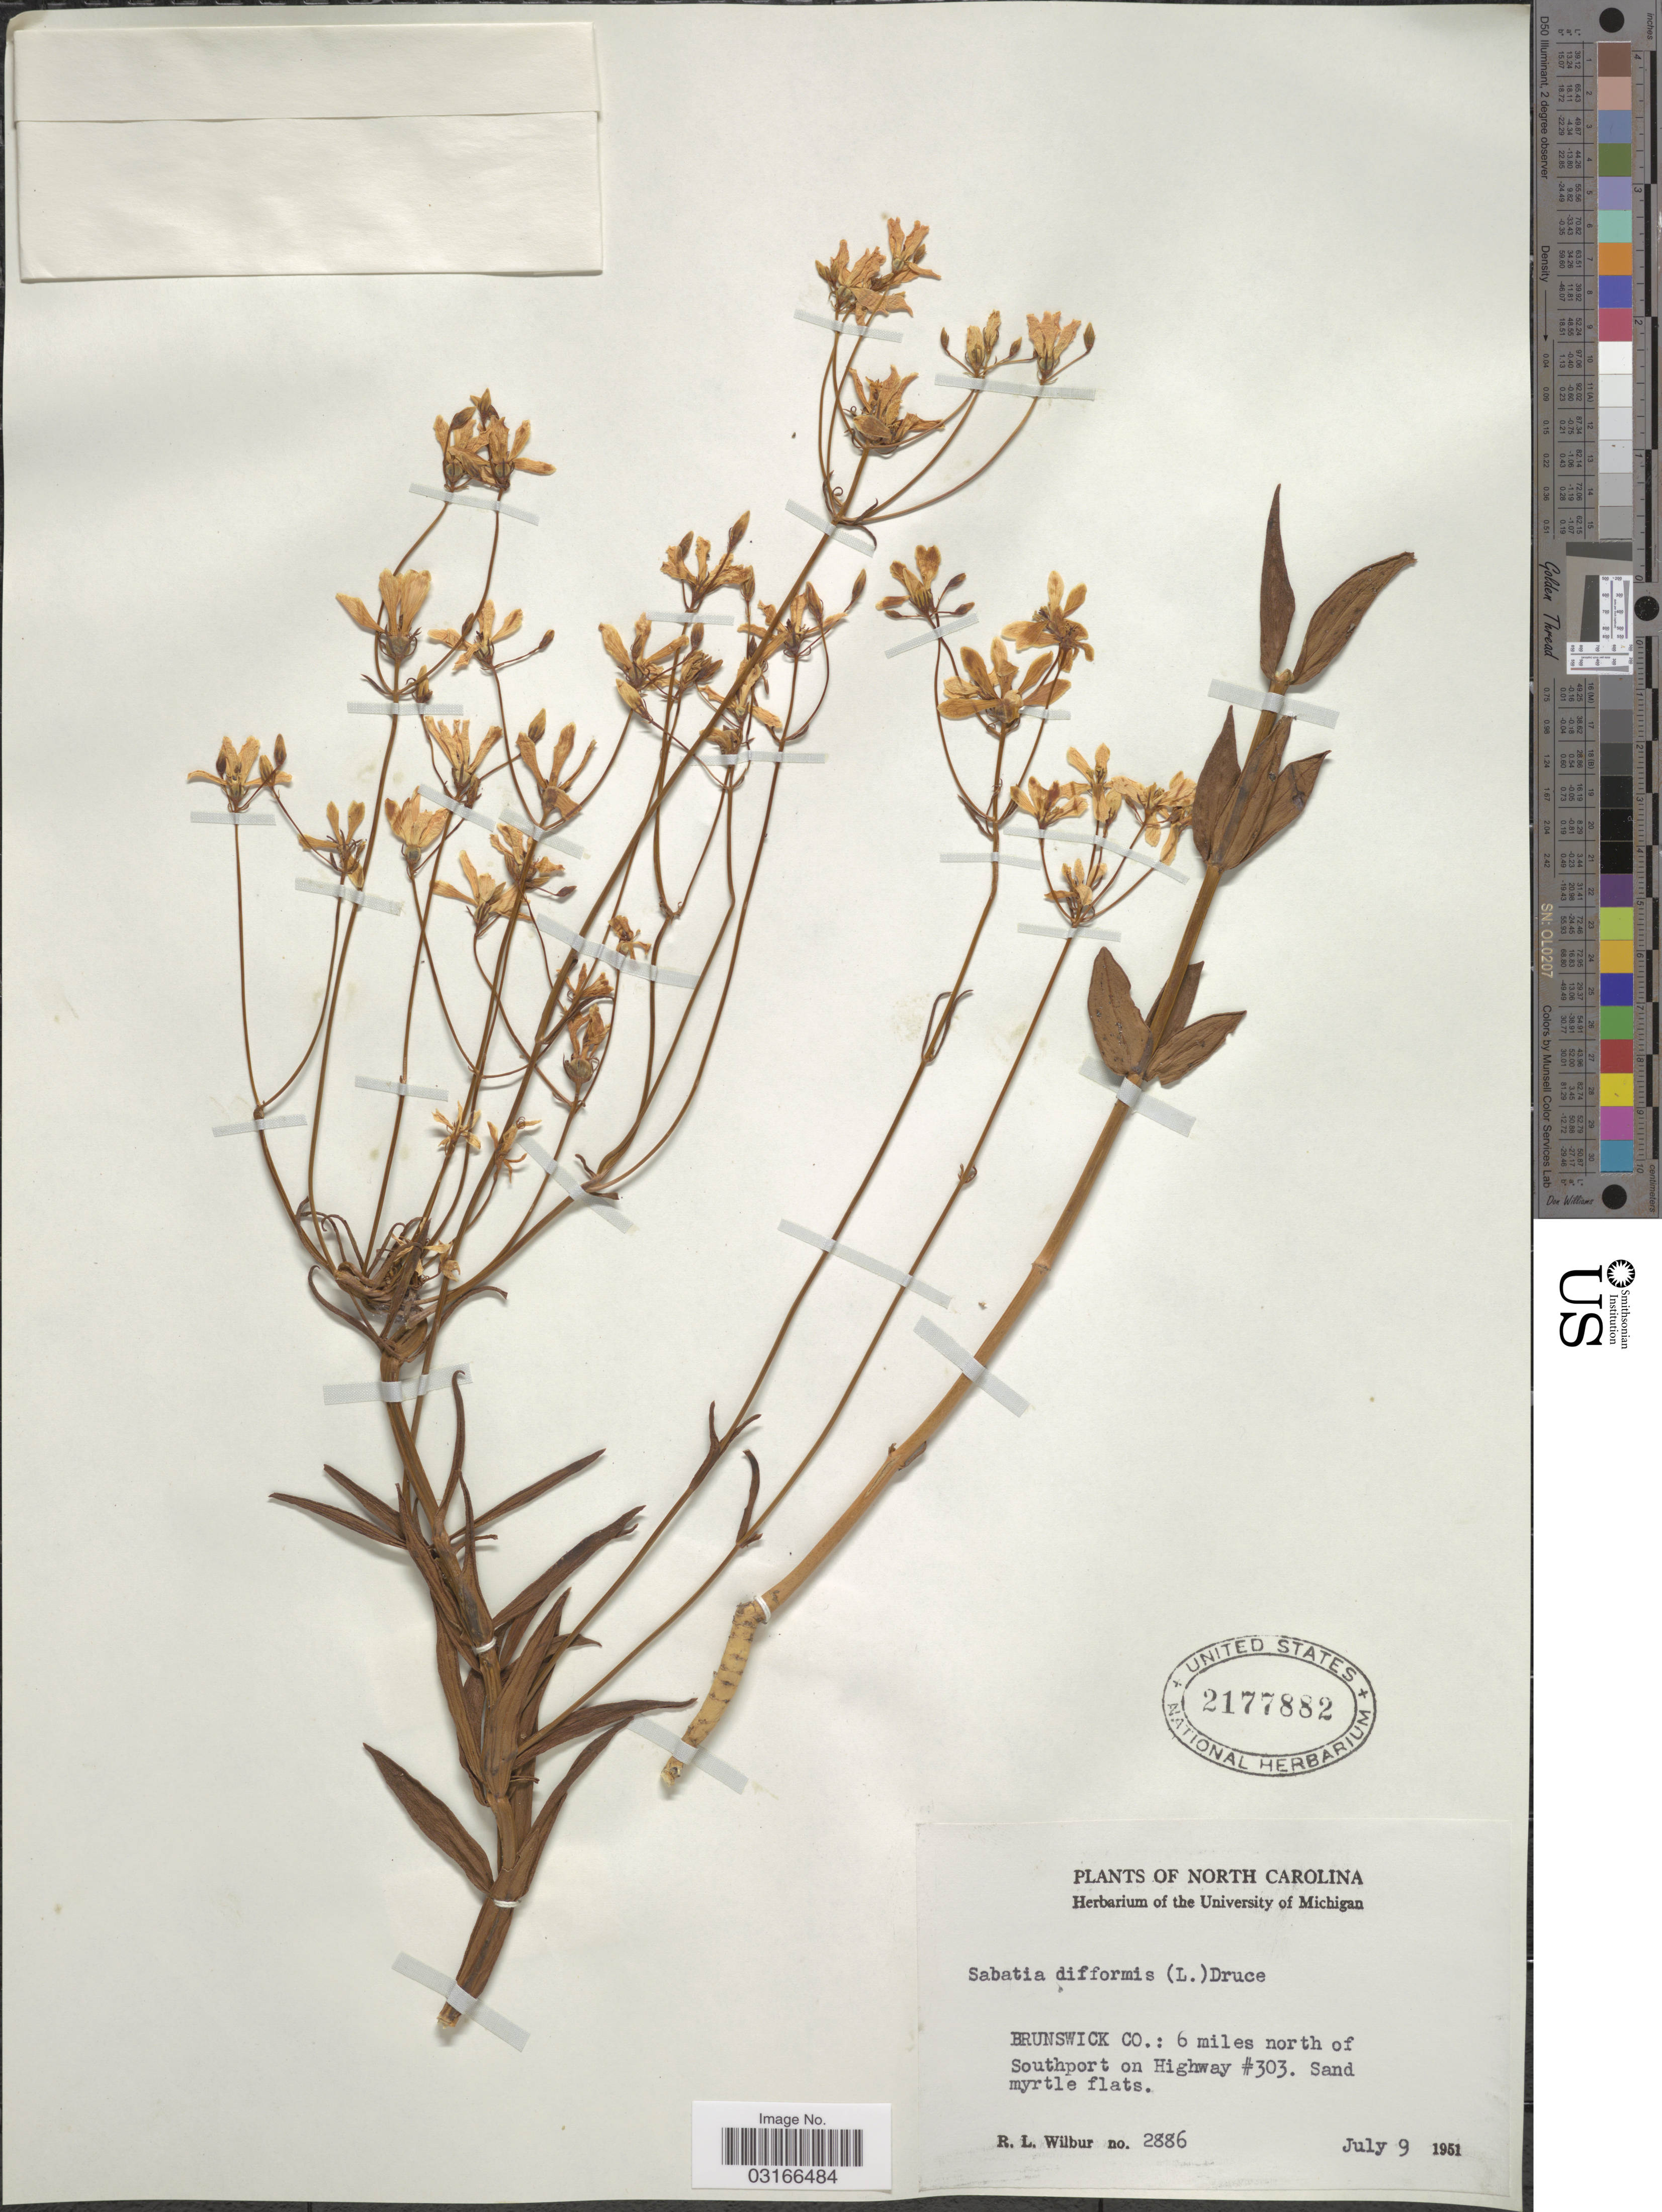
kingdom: Plantae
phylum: Tracheophyta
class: Magnoliopsida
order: Gentianales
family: Gentianaceae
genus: Sabatia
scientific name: Sabatia difformis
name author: (L.) Druce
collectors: R. L. Wilbur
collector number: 2886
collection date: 1951-07-09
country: United States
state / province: North Carolina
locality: Brunswick Co.: 6 miles north of Southport on Highway # 303.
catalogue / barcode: US 2177882